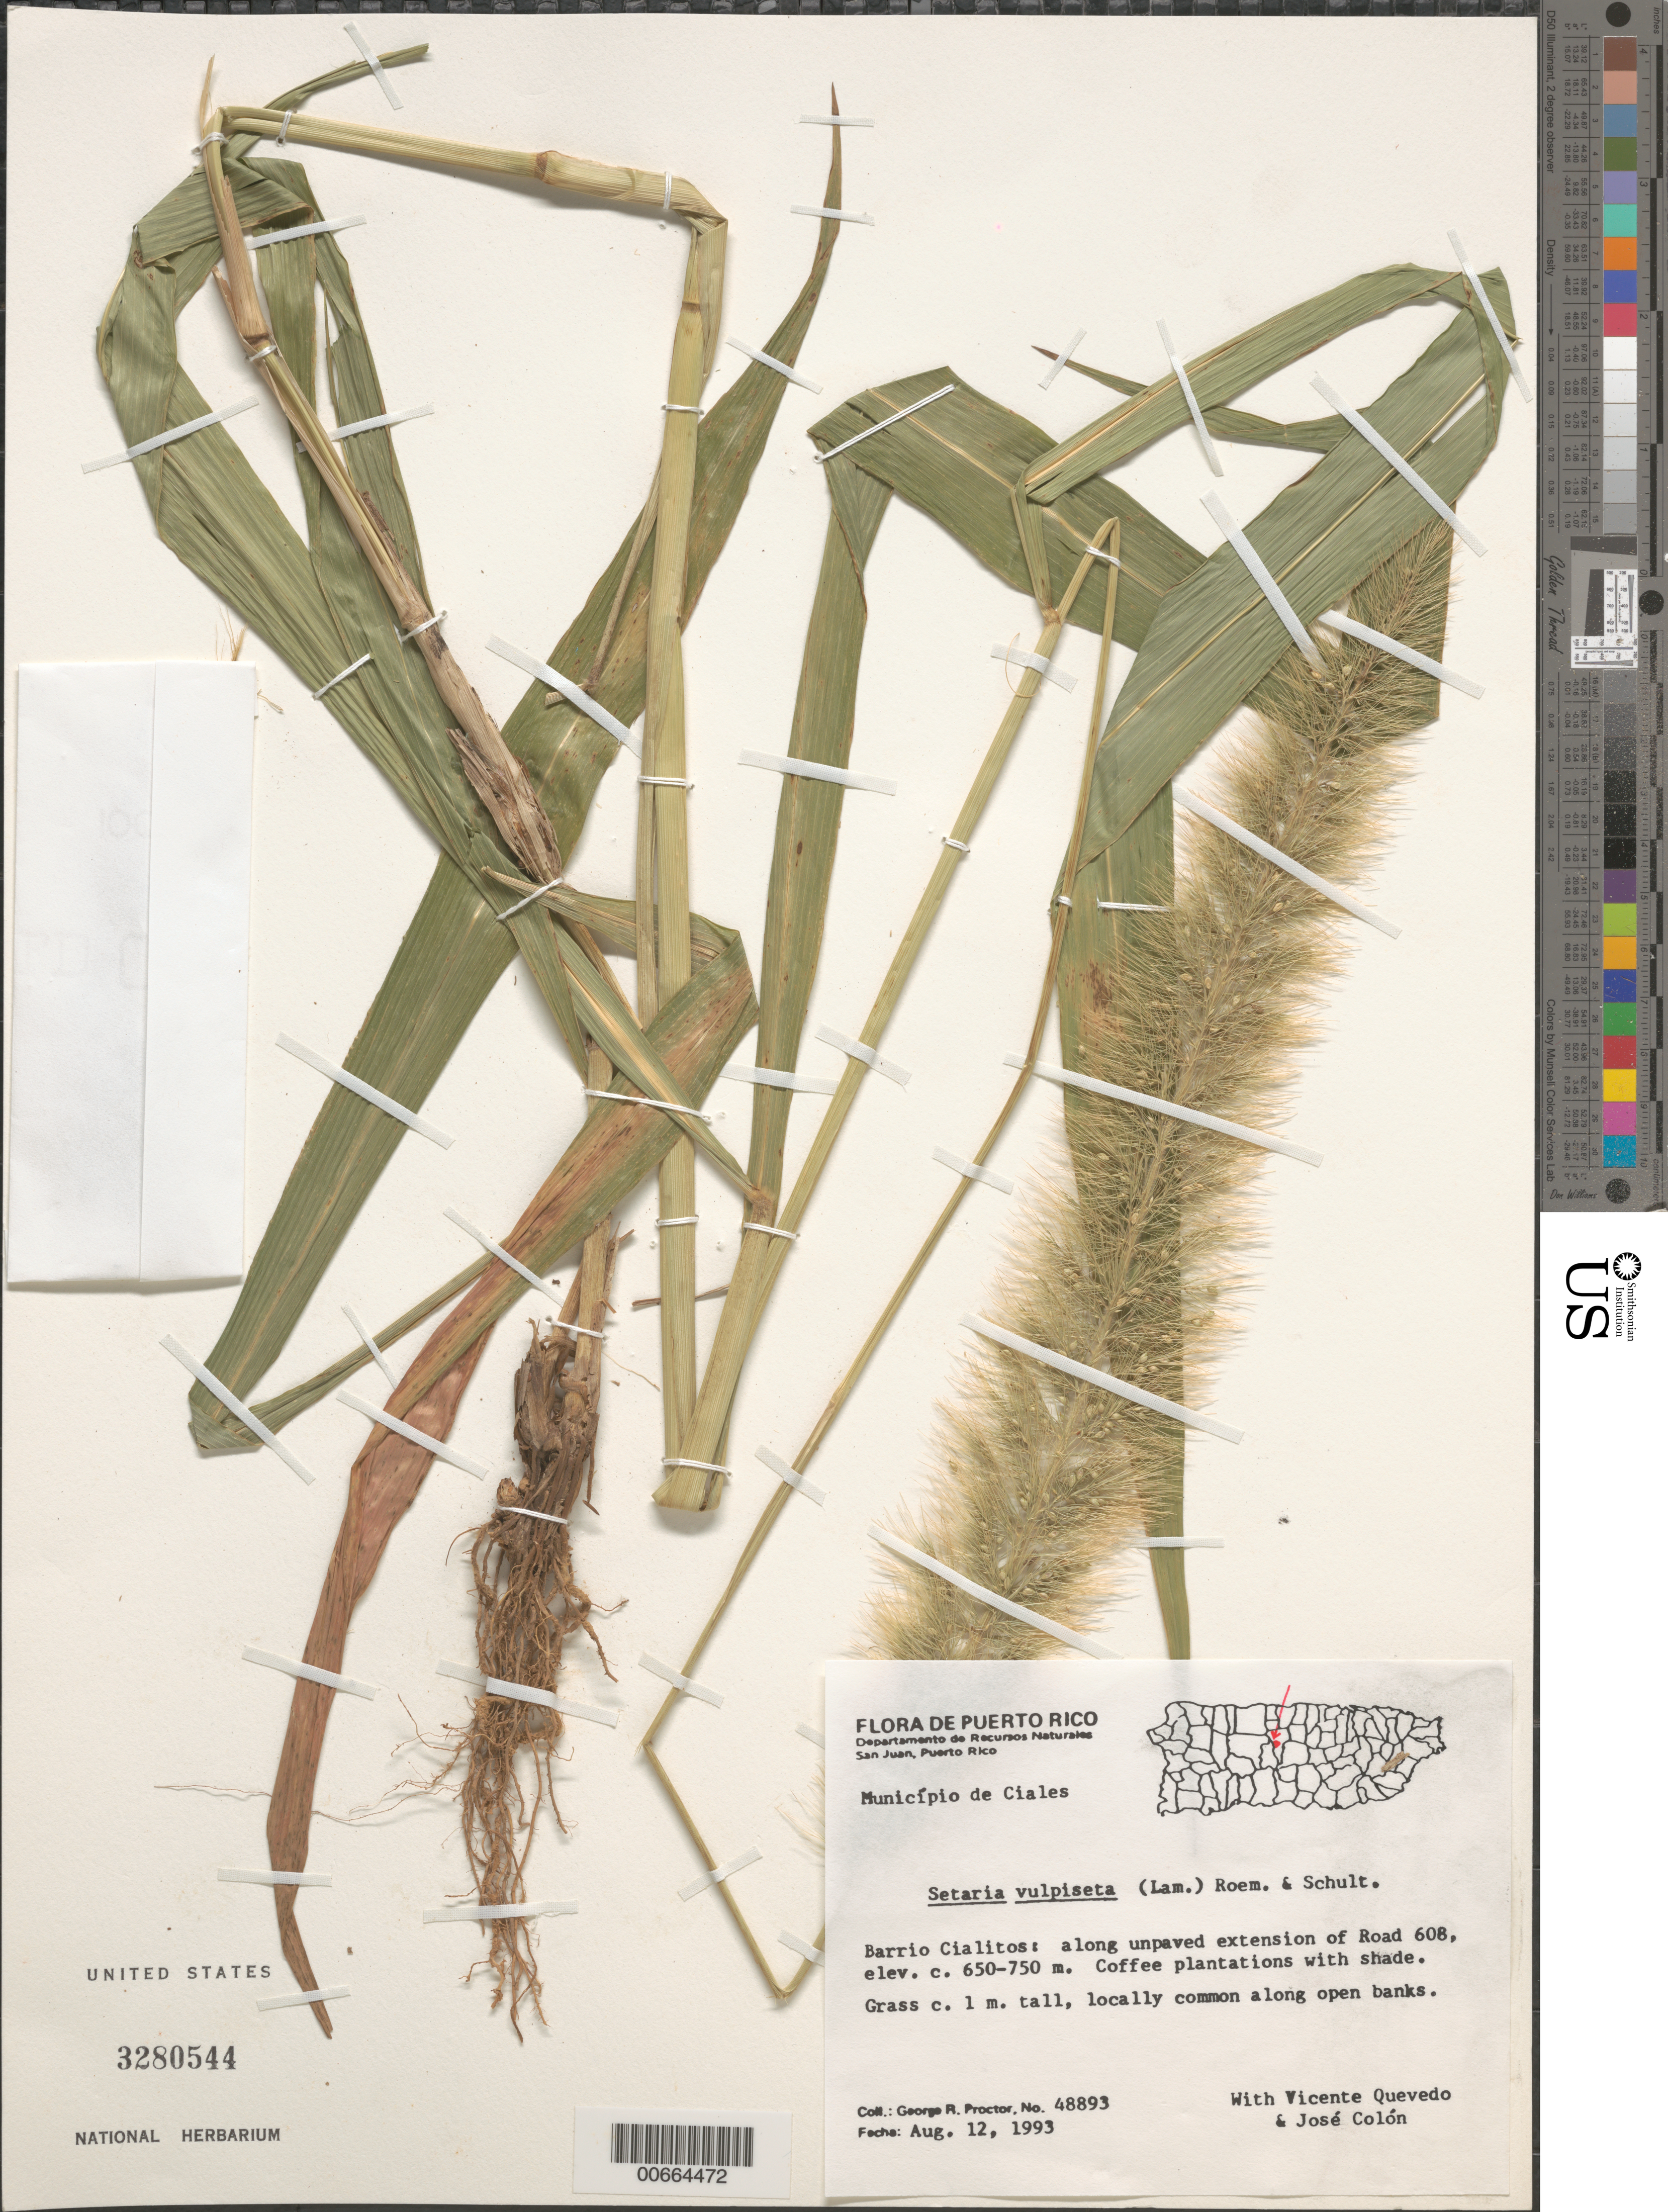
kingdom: Plantae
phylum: Tracheophyta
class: Liliopsida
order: Poales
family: Poaceae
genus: Setaria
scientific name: Setaria vulpiseta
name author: (Lam.) Roem. & Schult.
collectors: G. R. Proctor, V. Quevedo & J. Colón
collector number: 48893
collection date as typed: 12 Aug 1993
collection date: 1993-08-12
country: Puerto Rico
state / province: Ciales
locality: Mun. Ciales: Barrio Cialitos, along unpaved extension of Rd. 608.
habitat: Open banks, coffee plantations w/shade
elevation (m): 650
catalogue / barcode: US 3280544